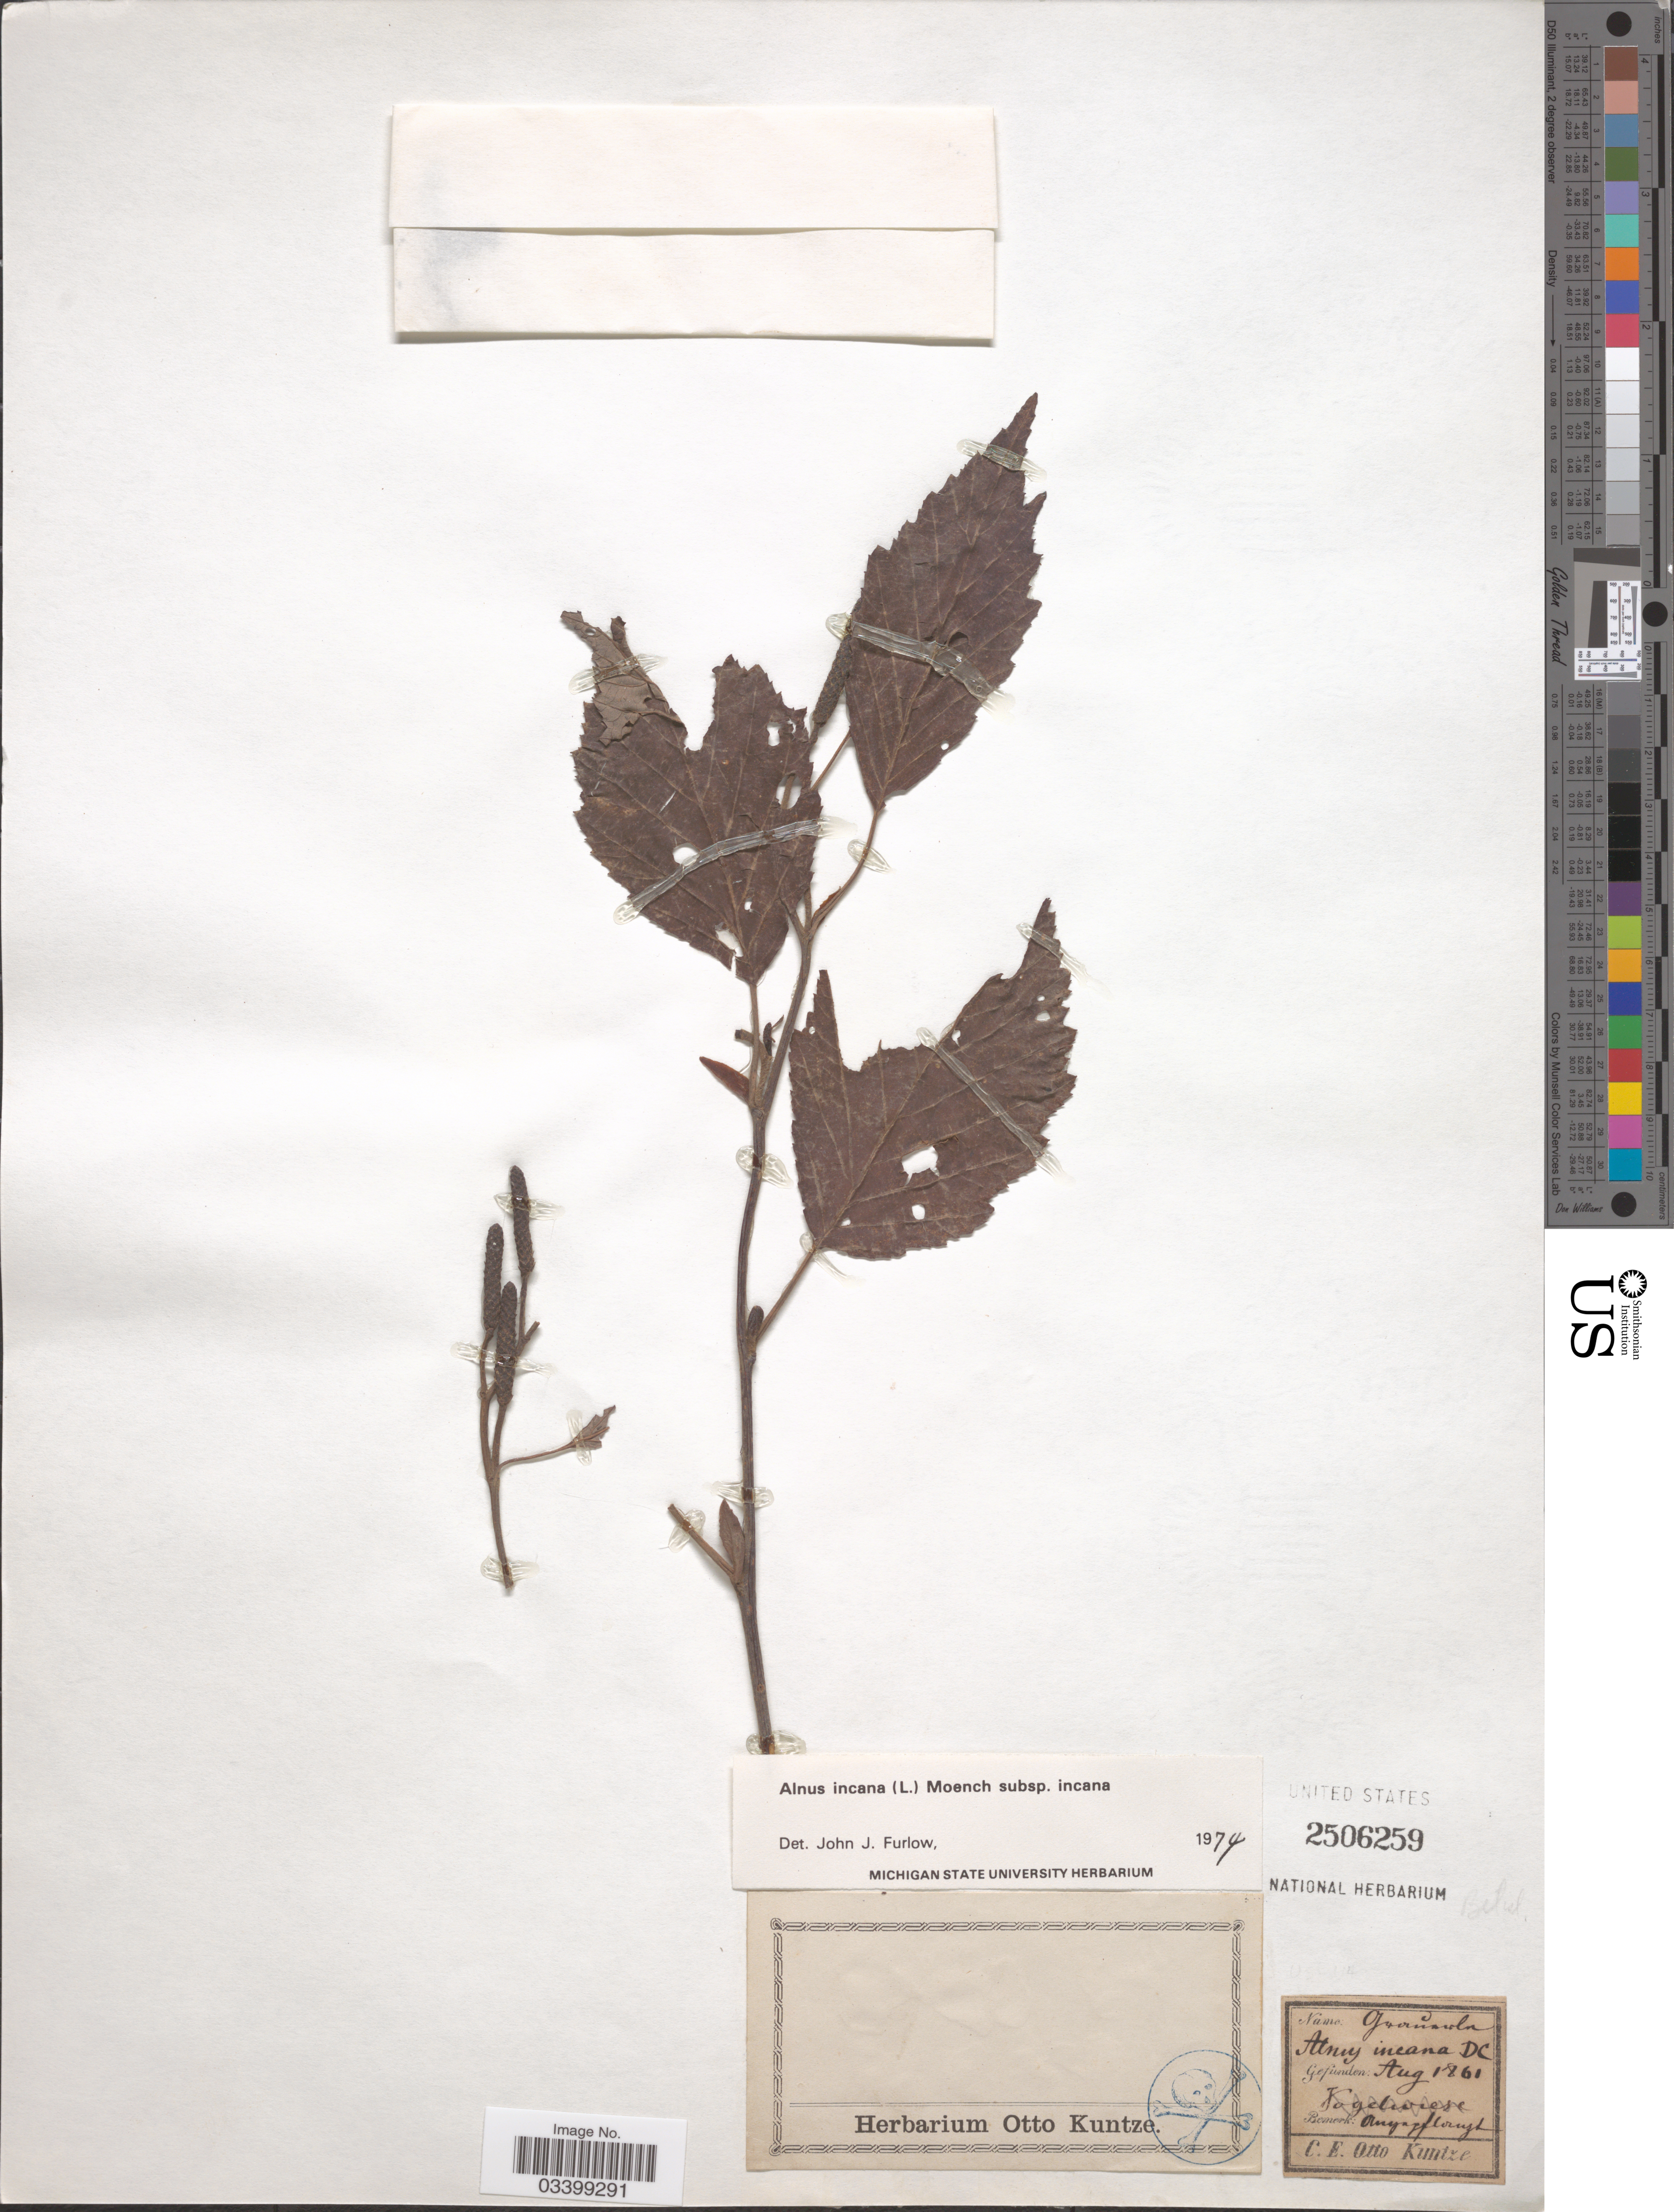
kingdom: Plantae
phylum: Tracheophyta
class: Magnoliopsida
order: Fagales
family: Betulaceae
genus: Alnus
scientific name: Alnus incana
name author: (L.) Moench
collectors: C.E.O. Kuntze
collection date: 1861-08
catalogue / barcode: US 2506259